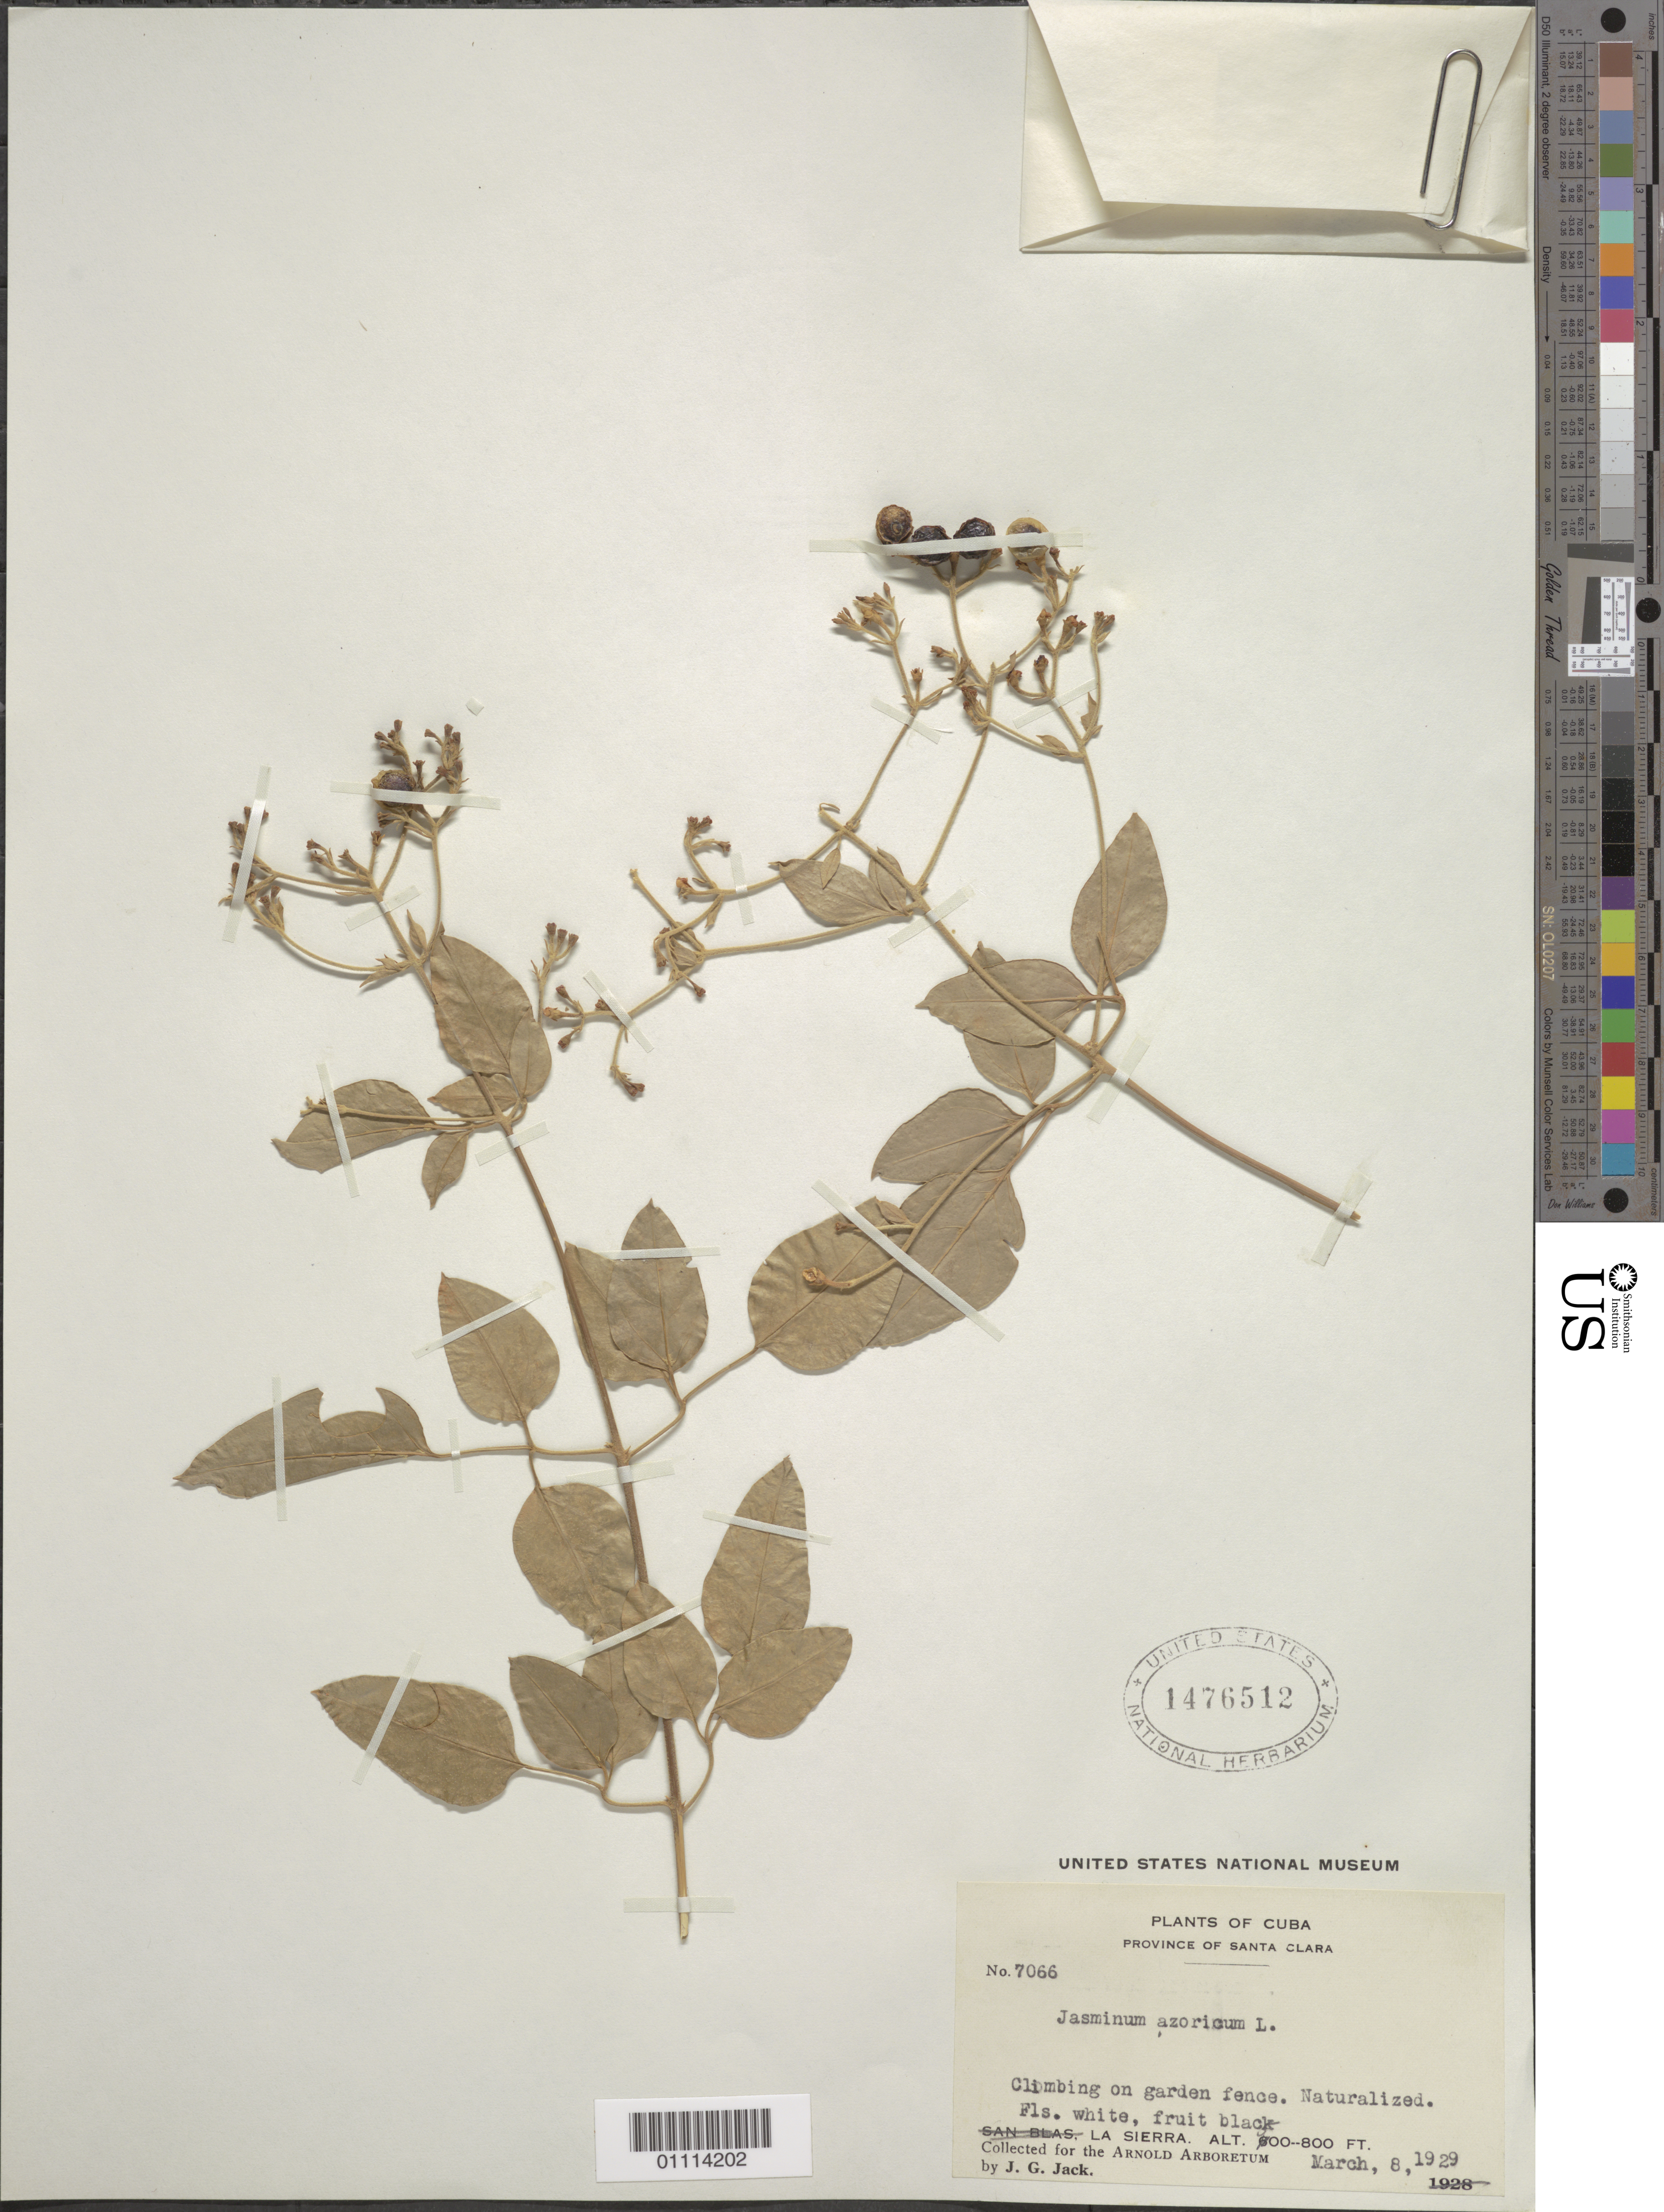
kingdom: Plantae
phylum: Tracheophyta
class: Magnoliopsida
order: Lamiales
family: Oleaceae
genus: Jasminum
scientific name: Jasminum azoricum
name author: L.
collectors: J. G. Jack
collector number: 7066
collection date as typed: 08 Mar 1929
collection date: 1929-03-08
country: Cuba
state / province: Cienfuegos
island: Cuba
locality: La Sierra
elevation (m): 152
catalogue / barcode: US 1476512